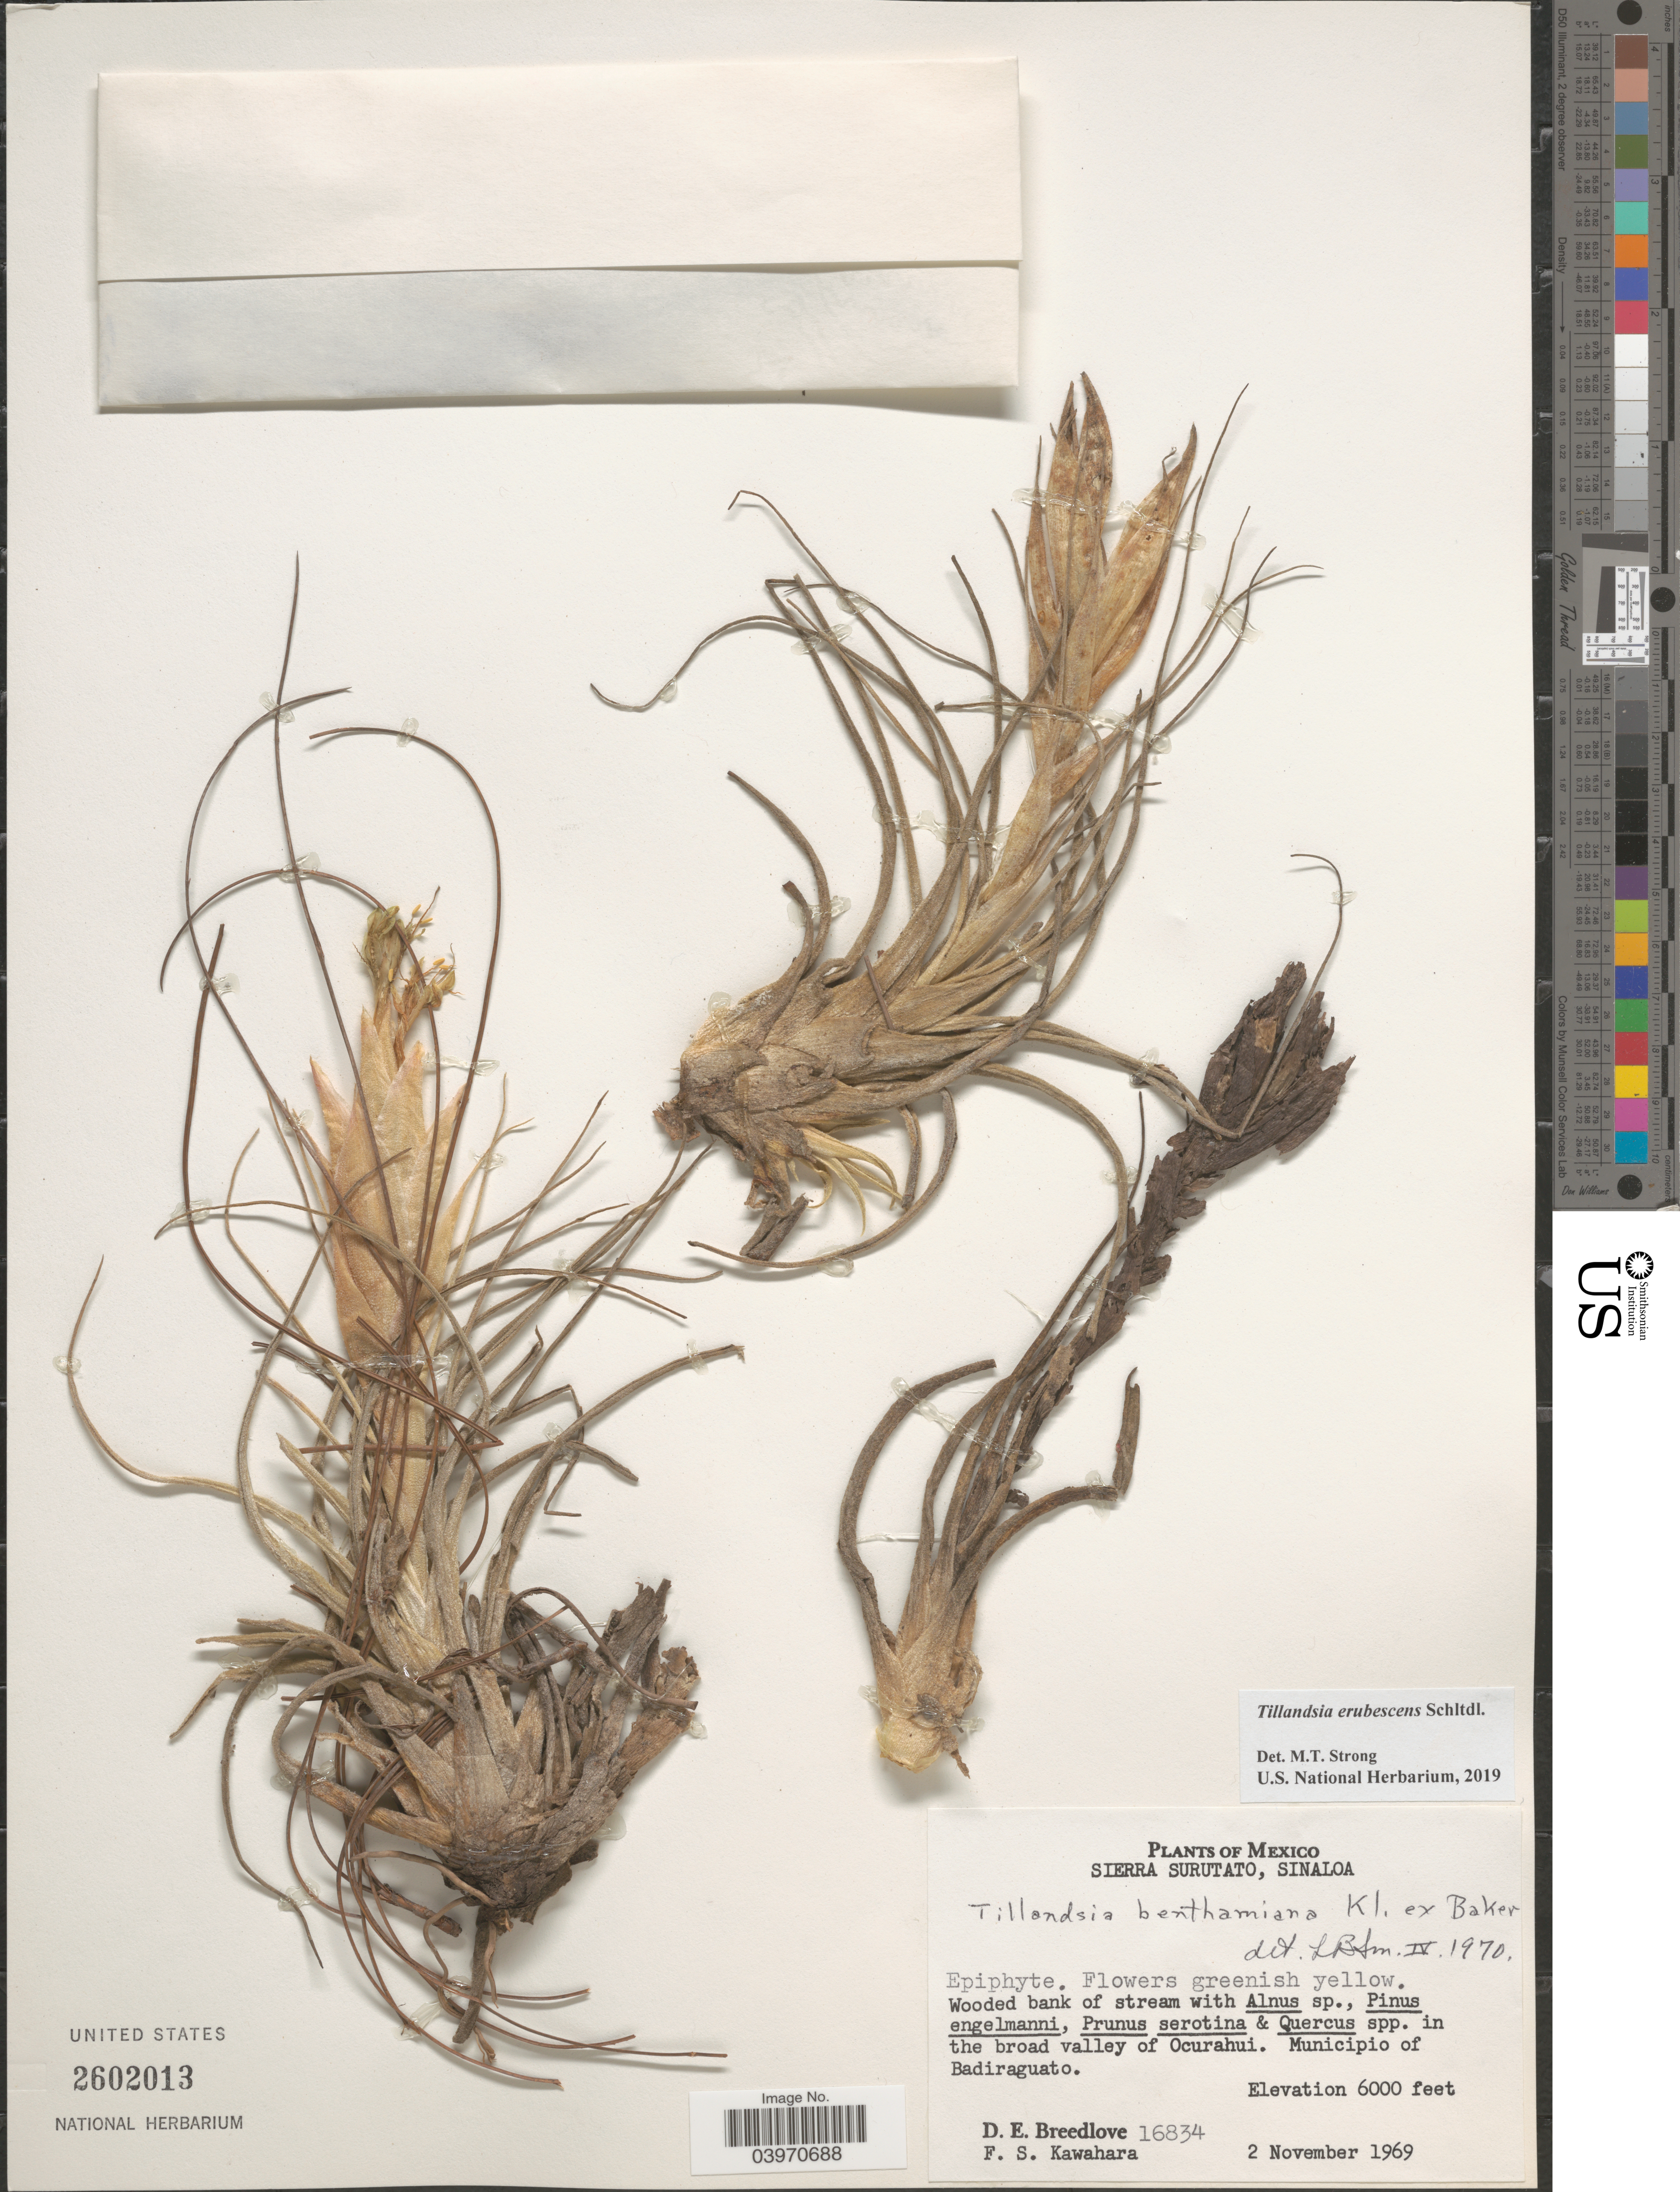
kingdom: Plantae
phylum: Tracheophyta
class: Liliopsida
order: Poales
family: Bromeliaceae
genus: Tillandsia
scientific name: Tillandsia erubescens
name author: Schltdl.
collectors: D. E. Breedlove & F. Kawahara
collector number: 16834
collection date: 1969-11-02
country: Mexico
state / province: Sinaloa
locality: Sierra Surutato, in the broad valley of Ocurahui. Municipio of Badiraguato.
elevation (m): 1829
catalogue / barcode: US 2602013